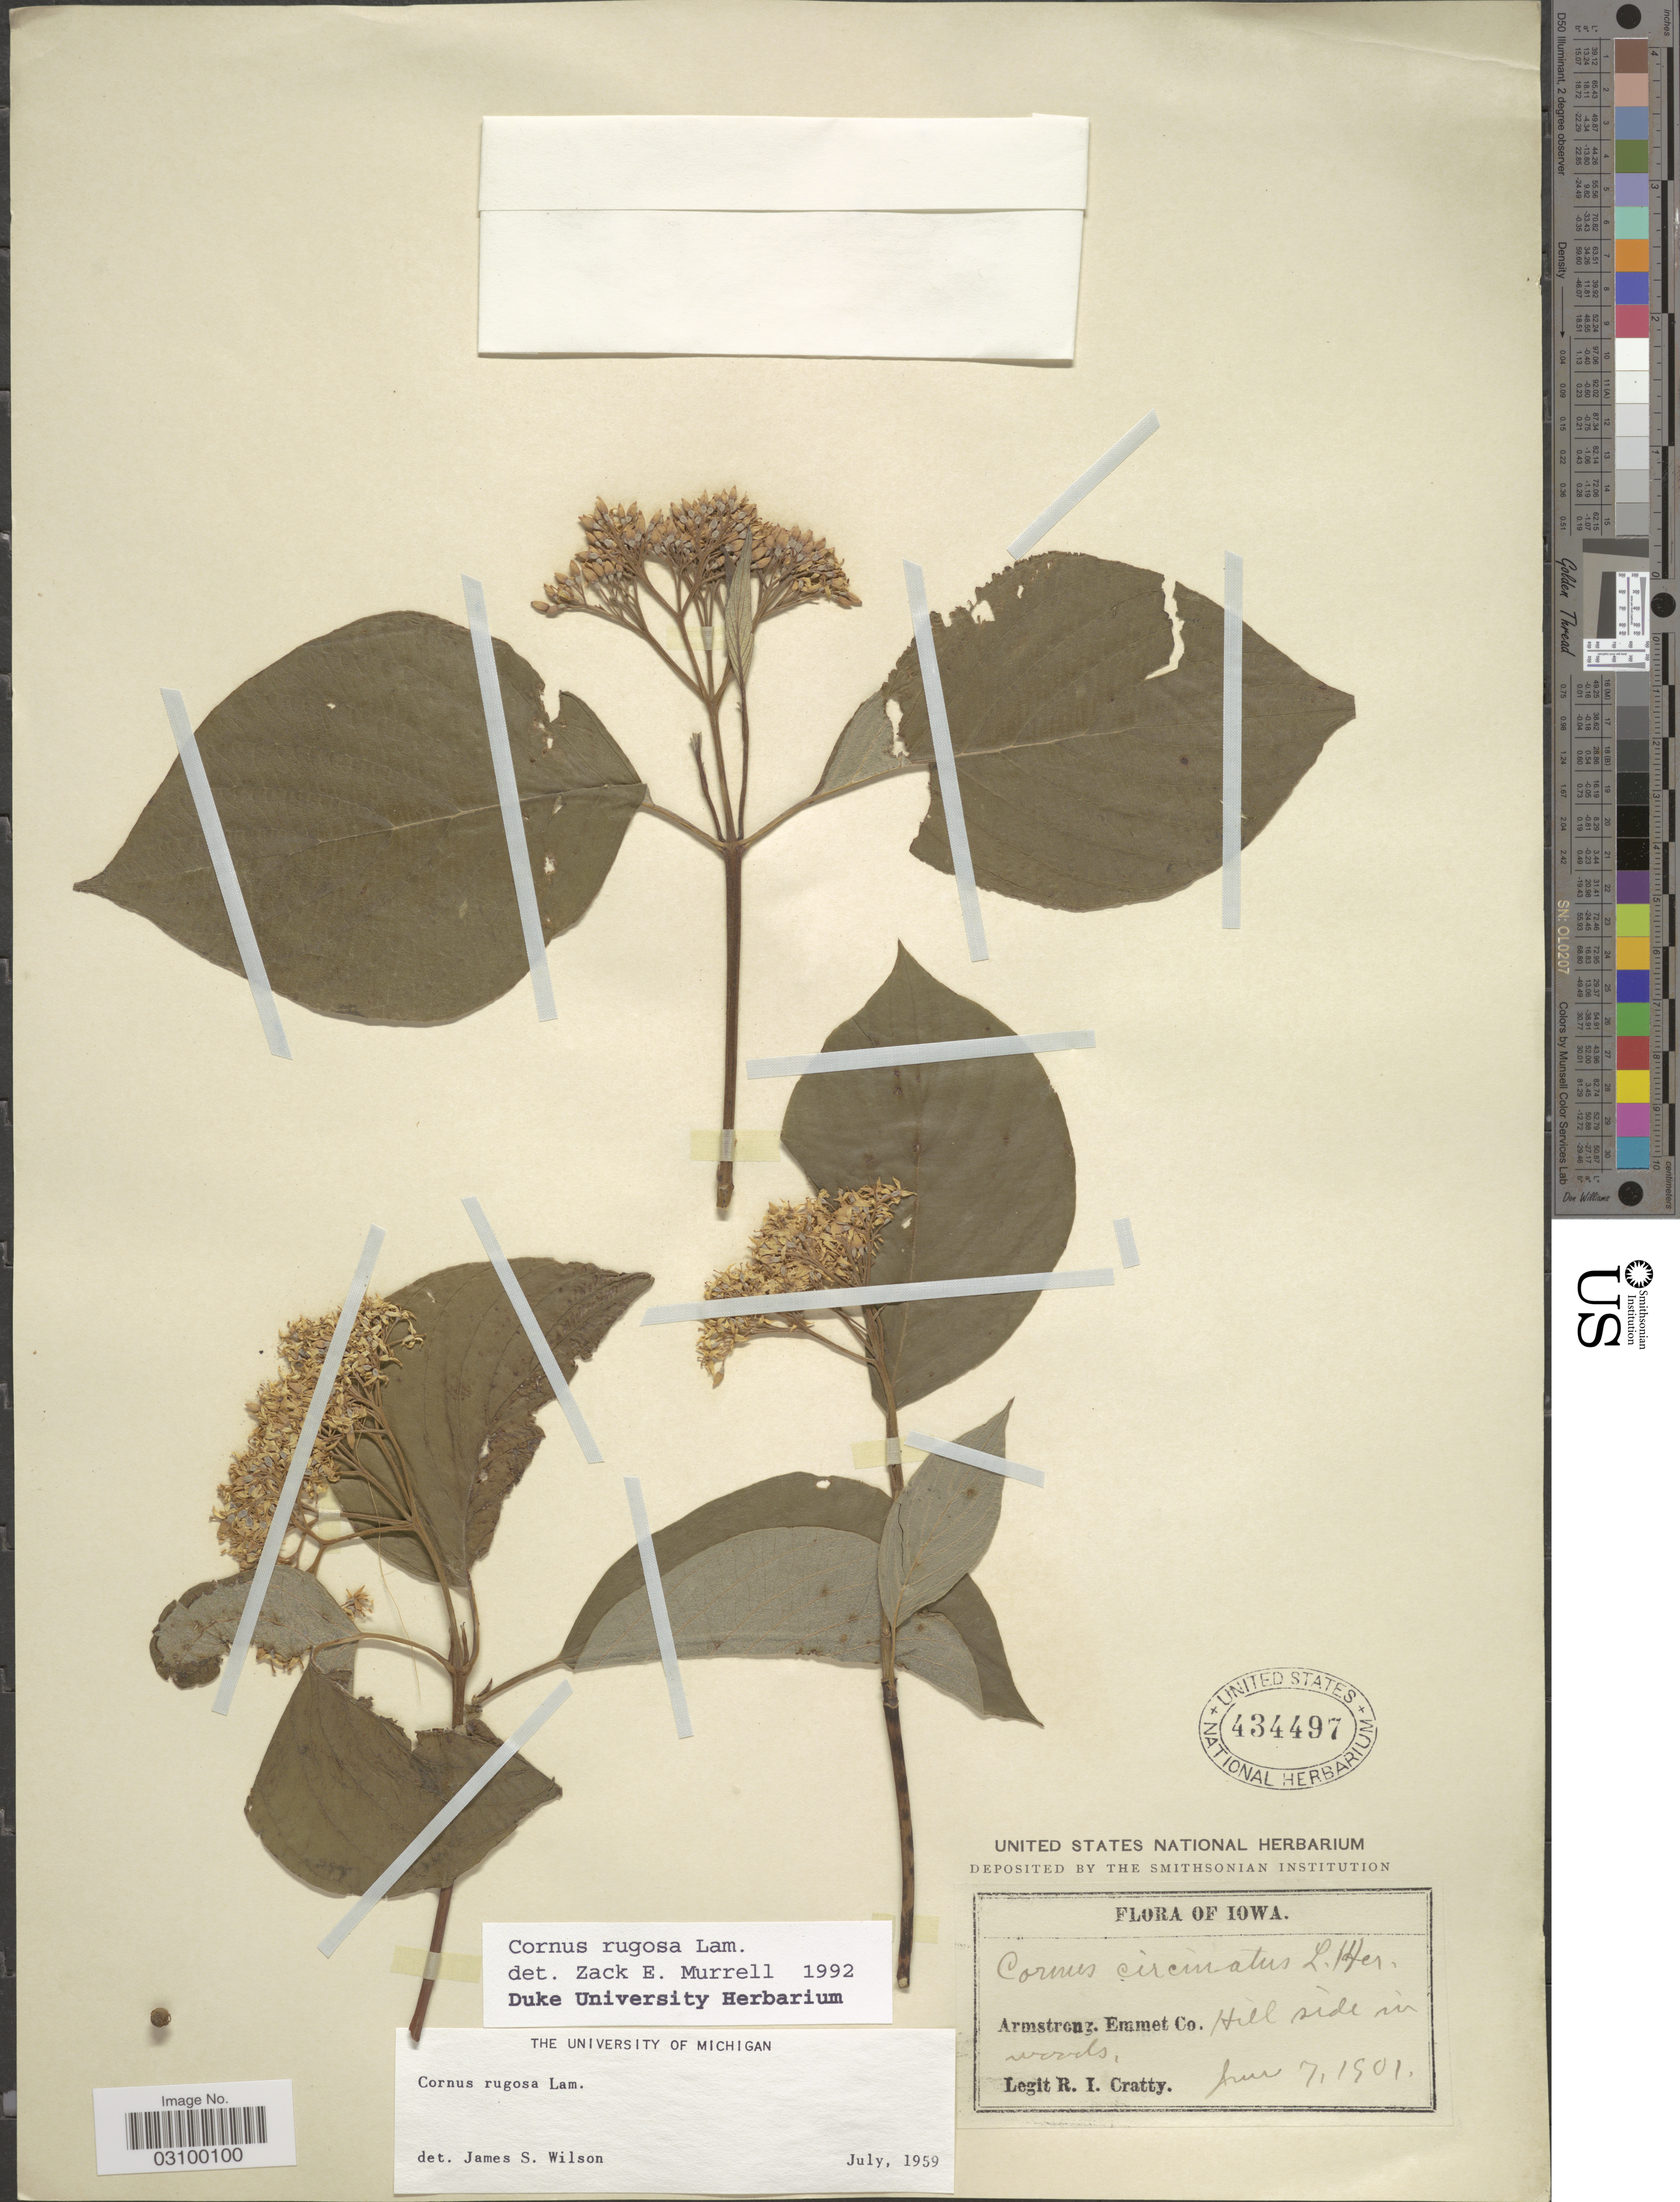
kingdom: Plantae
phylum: Tracheophyta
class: Magnoliopsida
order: Cornales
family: Cornaceae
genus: Cornus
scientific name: Cornus rugosa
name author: Lam.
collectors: R. Cratty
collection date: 1901-06-07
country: United States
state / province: Iowa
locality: Armstrong. Emmet Co.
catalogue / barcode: US 434497